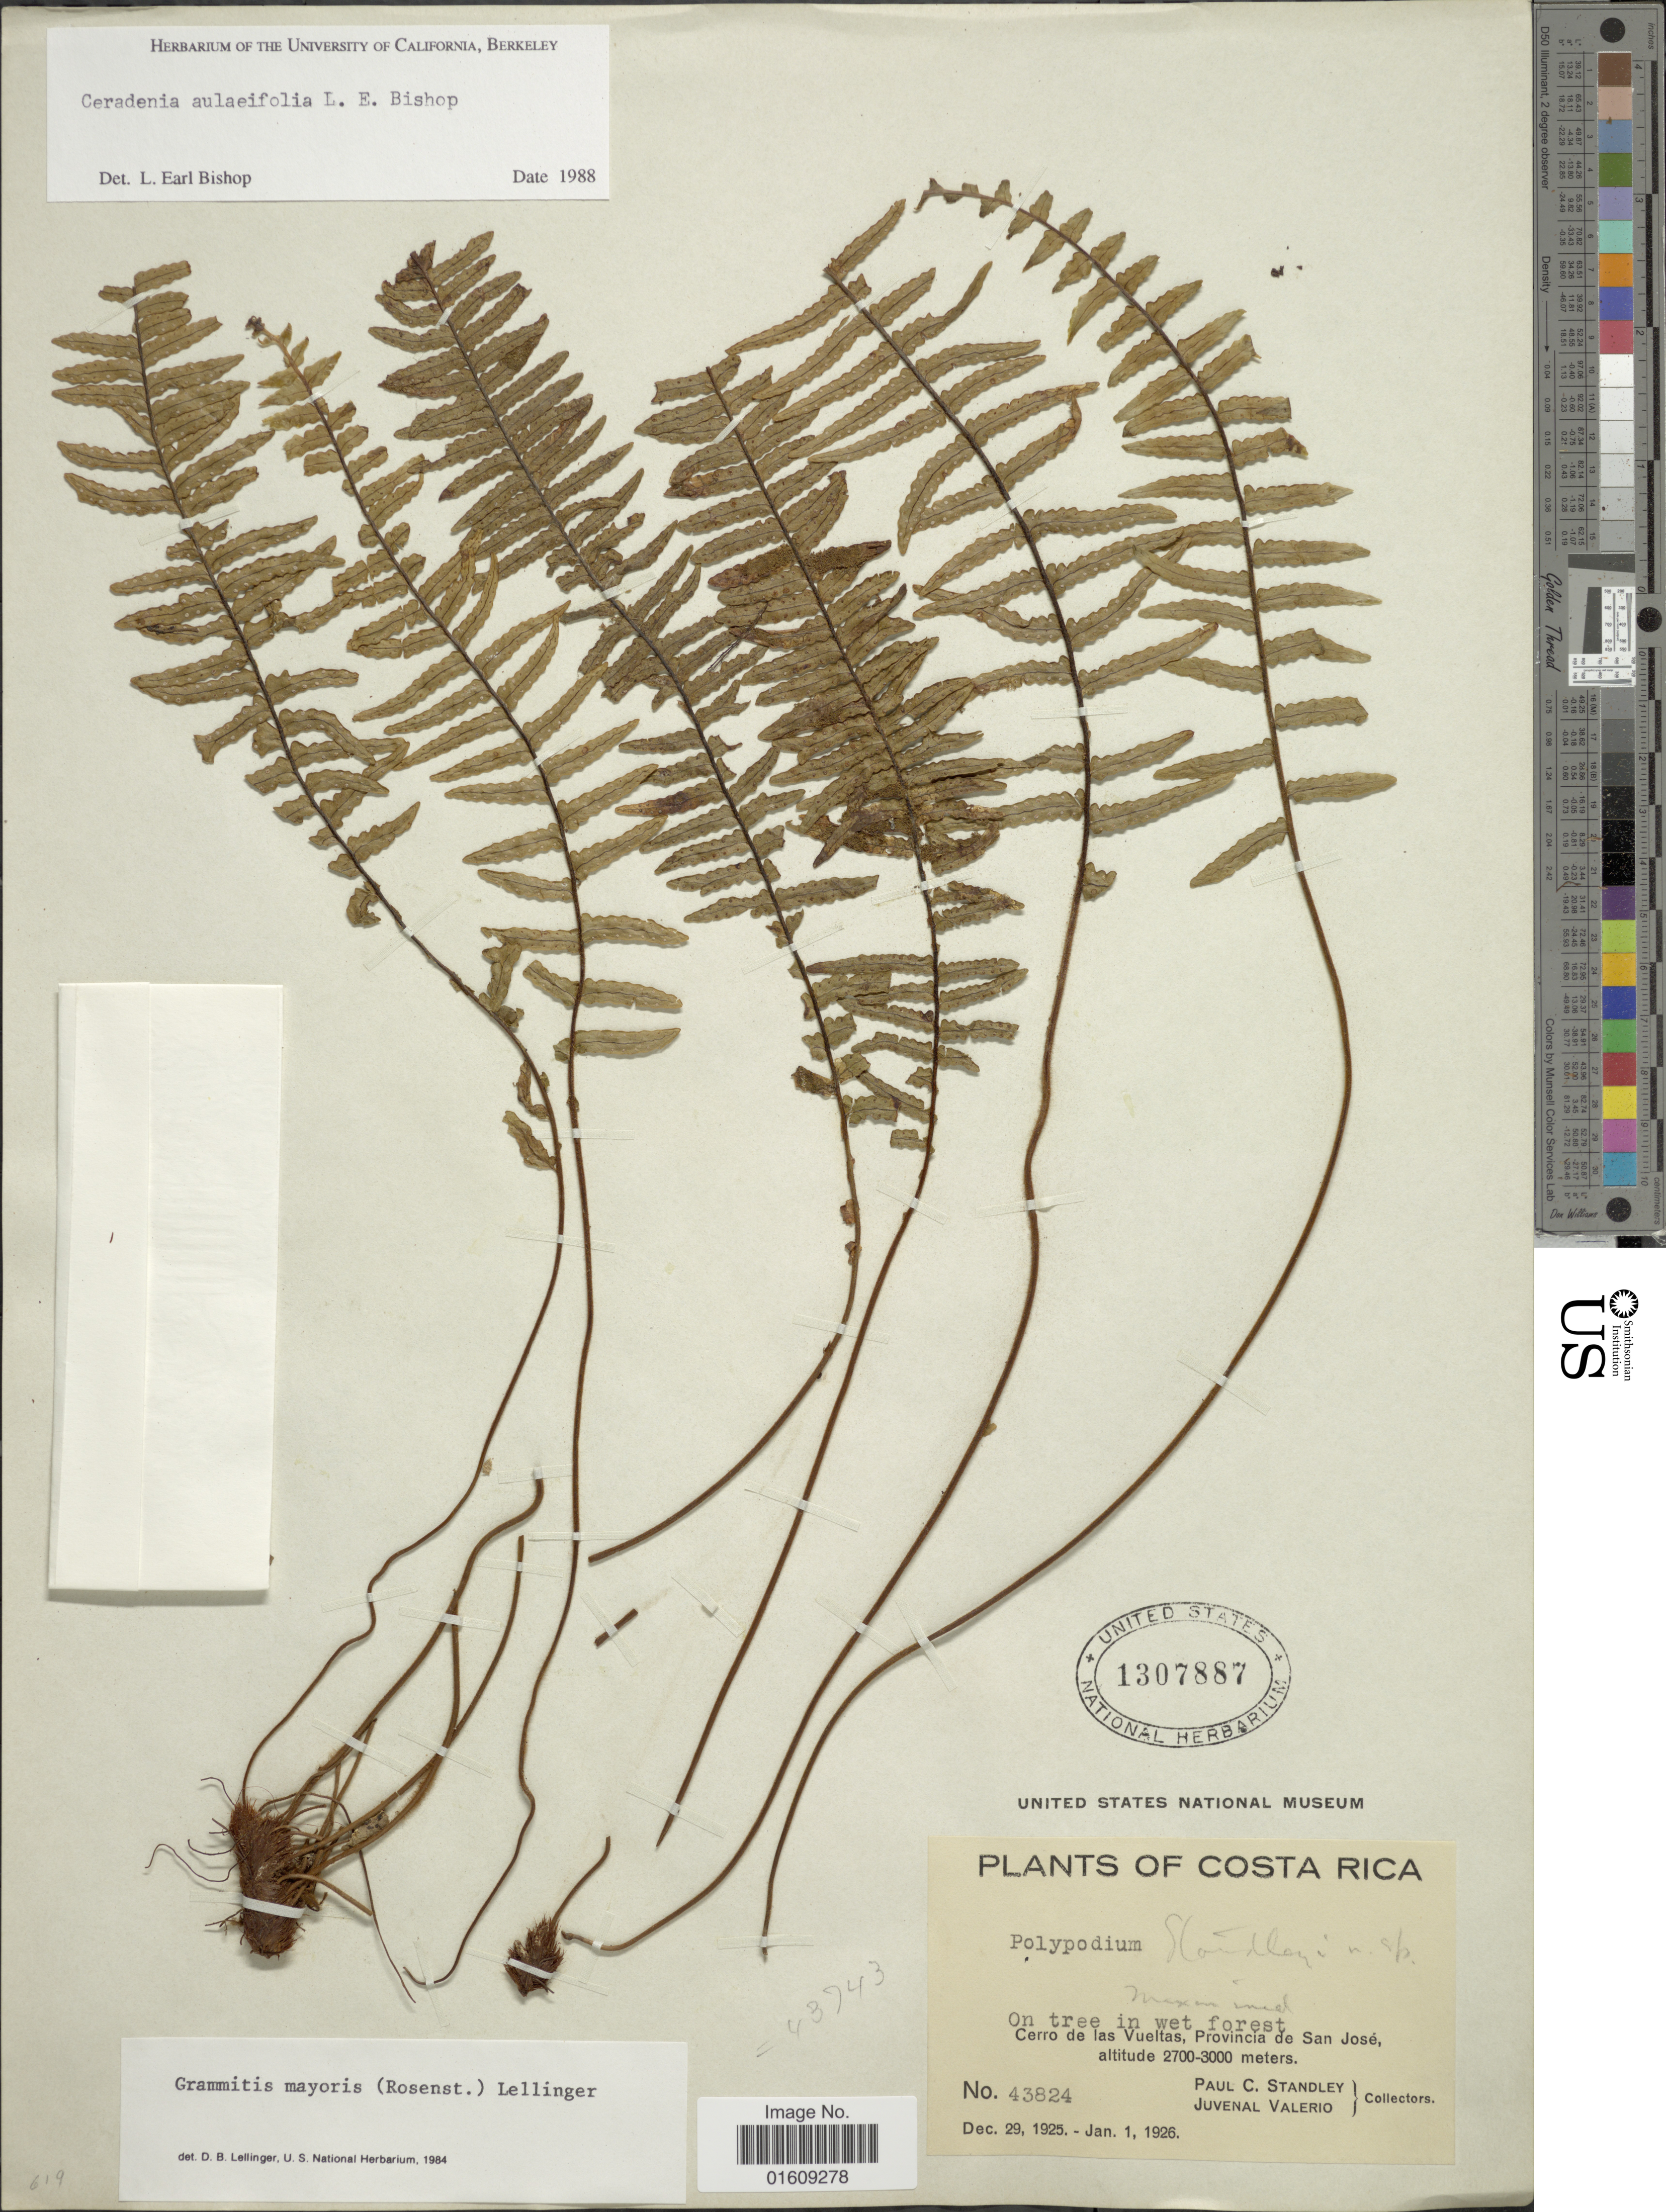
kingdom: Plantae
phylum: Tracheophyta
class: Polypodiopsida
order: Polypodiales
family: Polypodiaceae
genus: Ceradenia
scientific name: Ceradenia mayoris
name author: (Rosenst.) L.E. Bishop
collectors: P. C. Standley & J. Valerio R.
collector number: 43824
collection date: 1925-12-29/1926-01-01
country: Costa Rica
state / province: San José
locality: Costa Rica, Cerro de la Vueltas, Provincia de San José.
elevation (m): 2700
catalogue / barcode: US 1307887